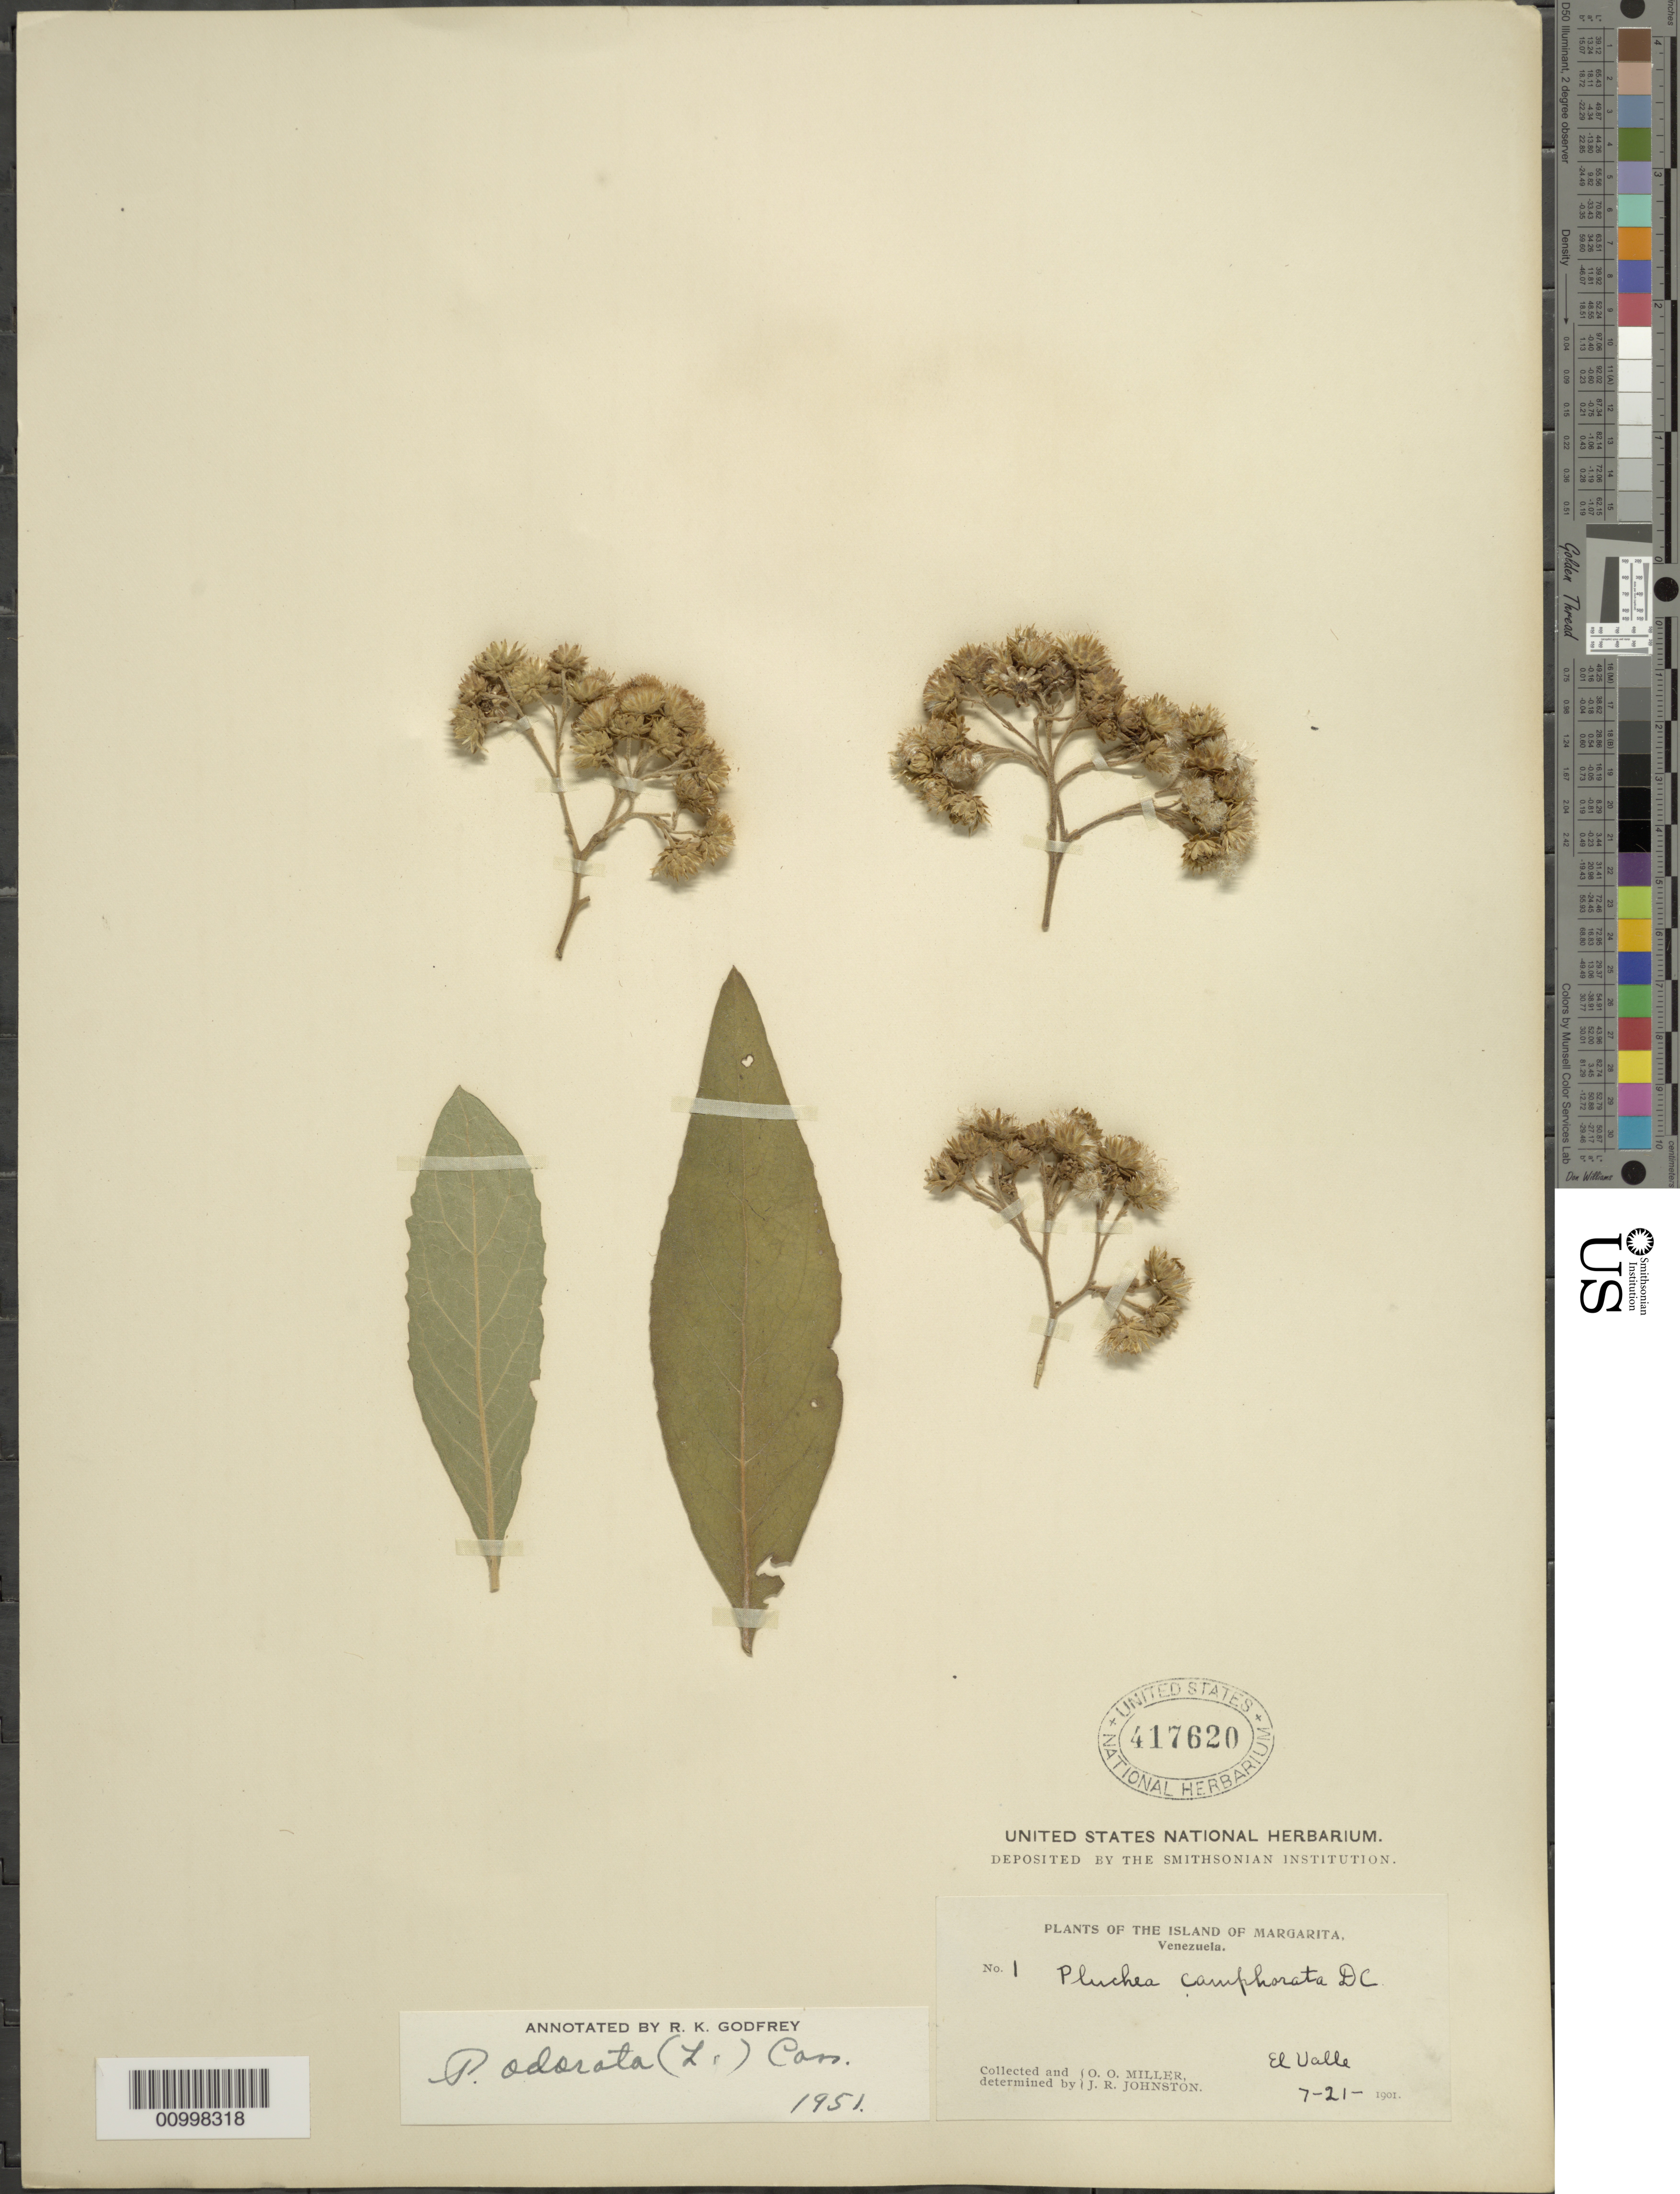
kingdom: Plantae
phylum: Tracheophyta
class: Magnoliopsida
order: Asterales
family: Asteraceae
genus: Pluchea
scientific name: Pluchea carolinensis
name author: (Jacq.) D. Don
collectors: O. O. Miller & J. Johnston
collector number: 1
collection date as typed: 21 Jul 1901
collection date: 1901-07-21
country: Venezuela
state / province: Nueva Esparta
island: Margarita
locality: El Valle.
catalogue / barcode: US 417620